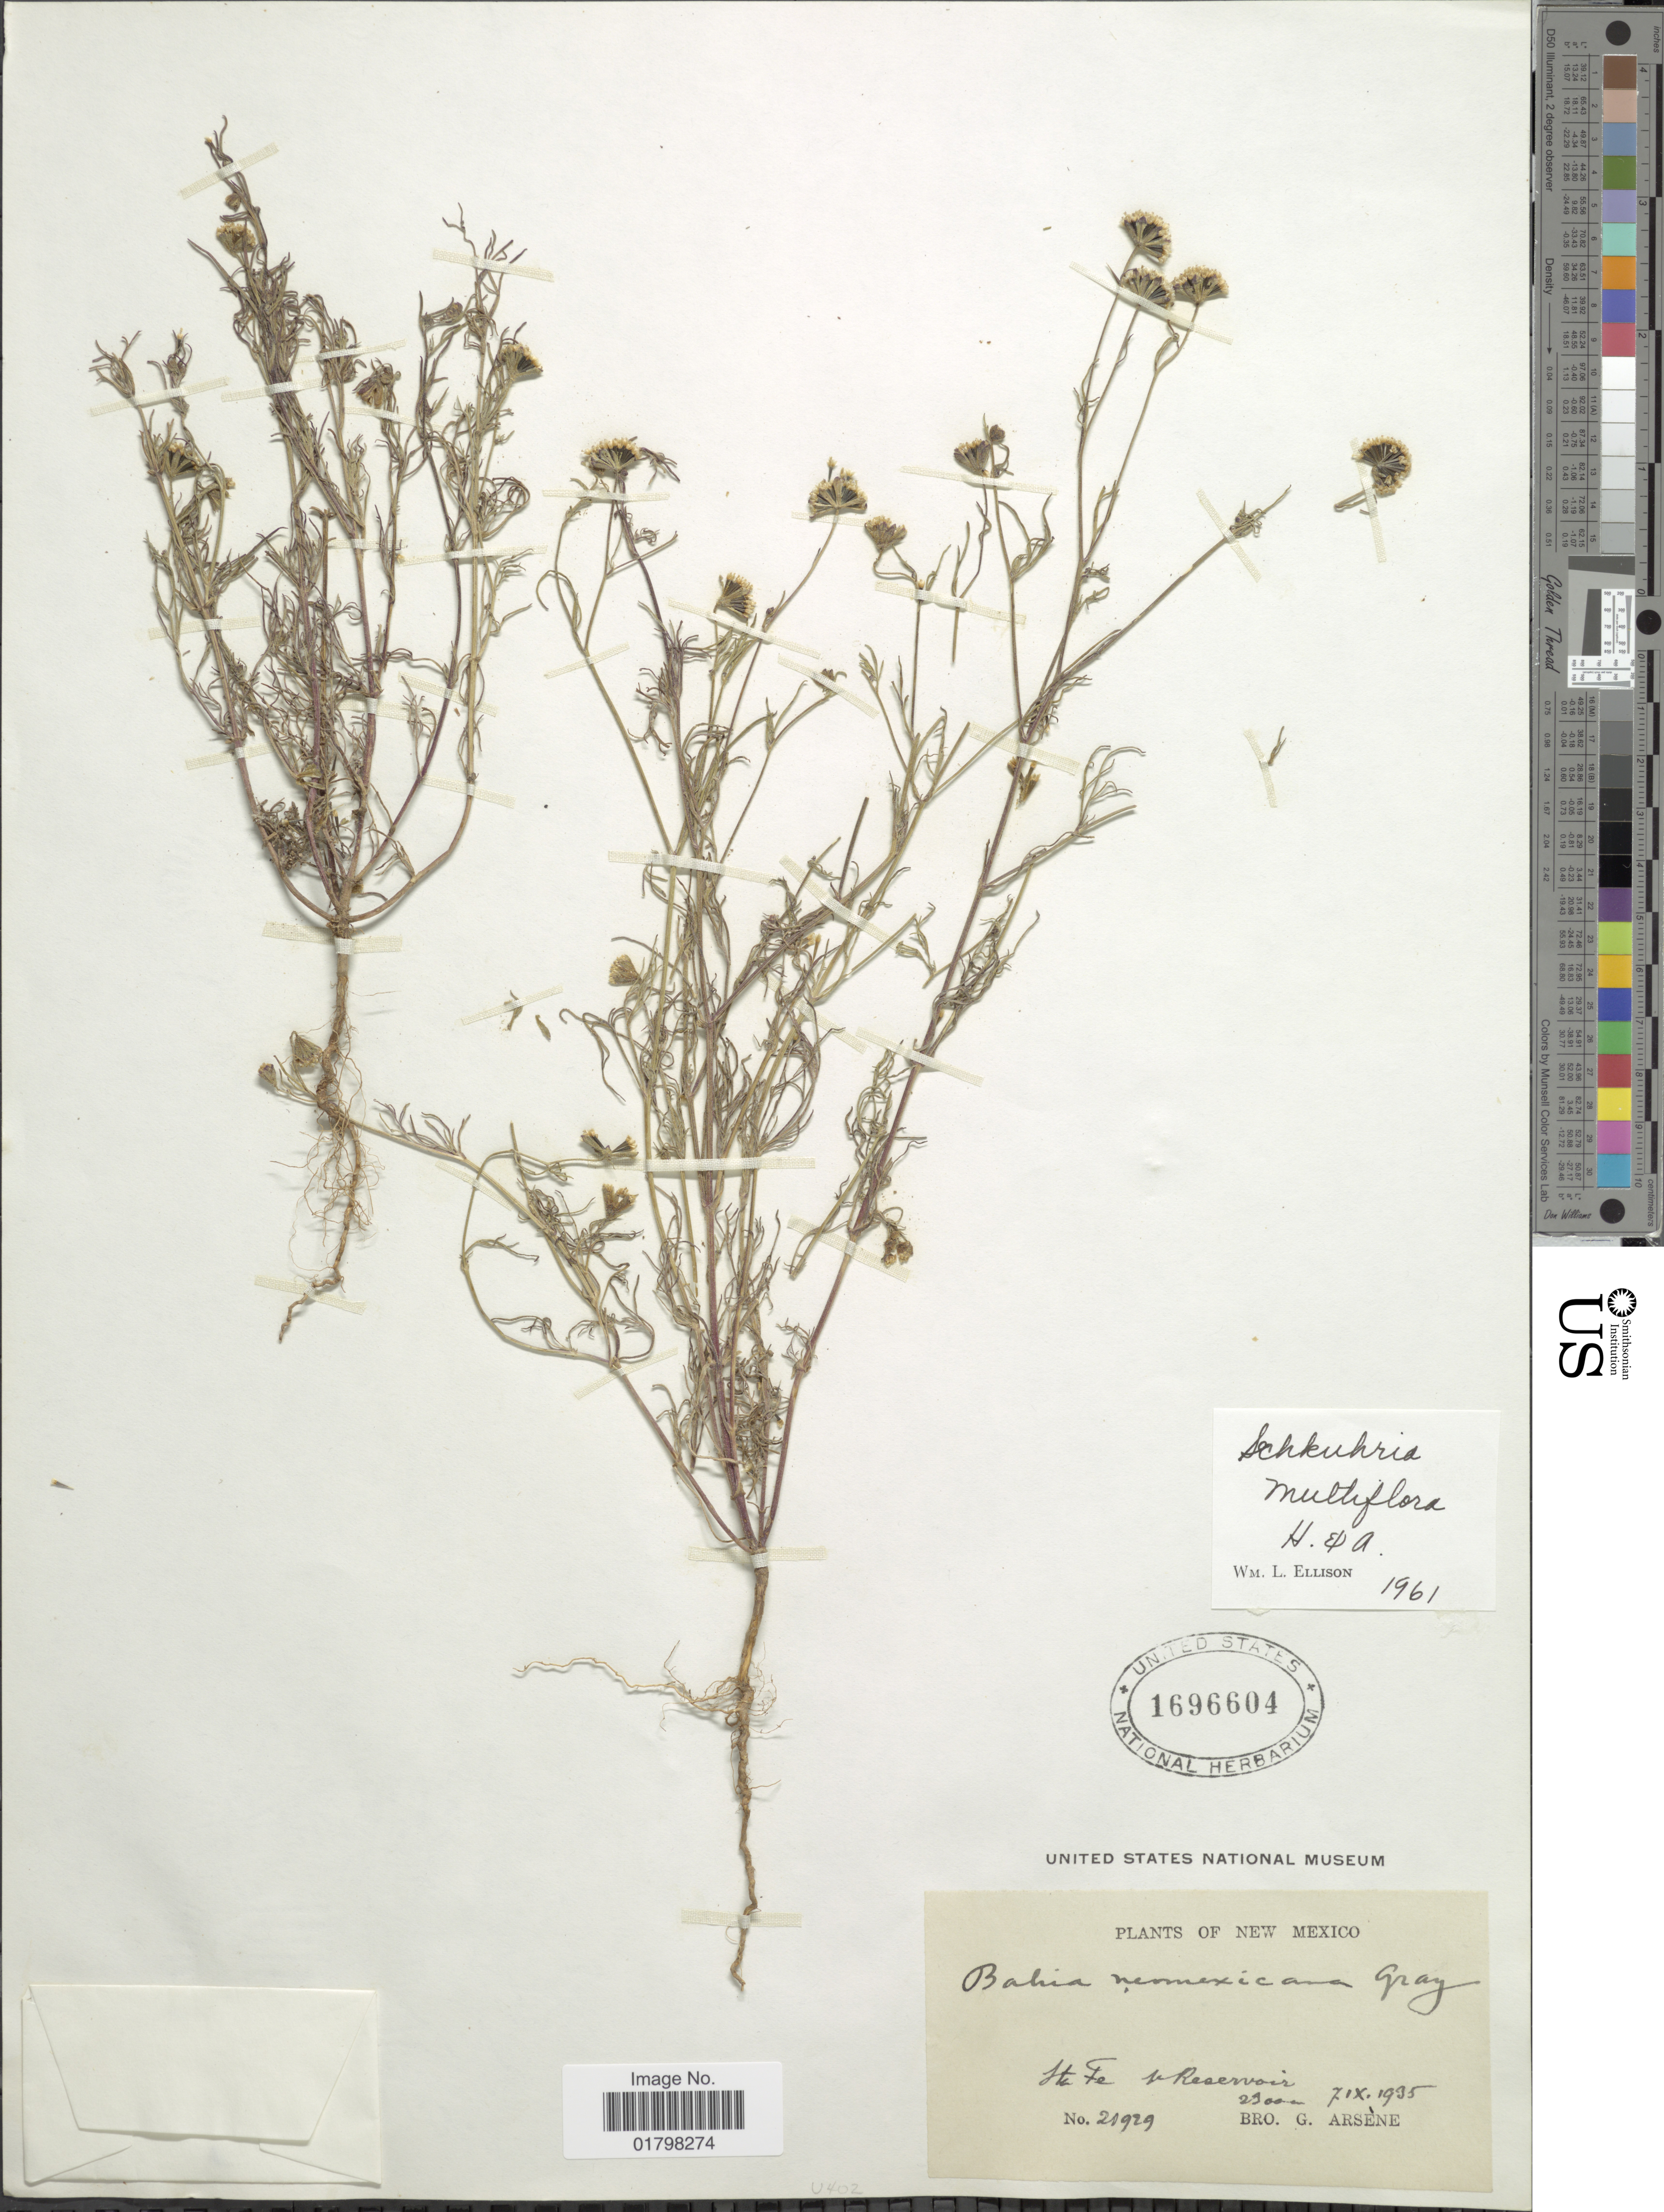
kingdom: Plantae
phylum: Tracheophyta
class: Magnoliopsida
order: Asterales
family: Asteraceae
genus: Schkuhria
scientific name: Schkuhria multiflora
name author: Hook. & Arn.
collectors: Bro. G. Arsène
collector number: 21929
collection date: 1935-09-07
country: United States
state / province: New Mexico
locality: Sta Fe, Reservoir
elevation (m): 2900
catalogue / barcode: US 1696604